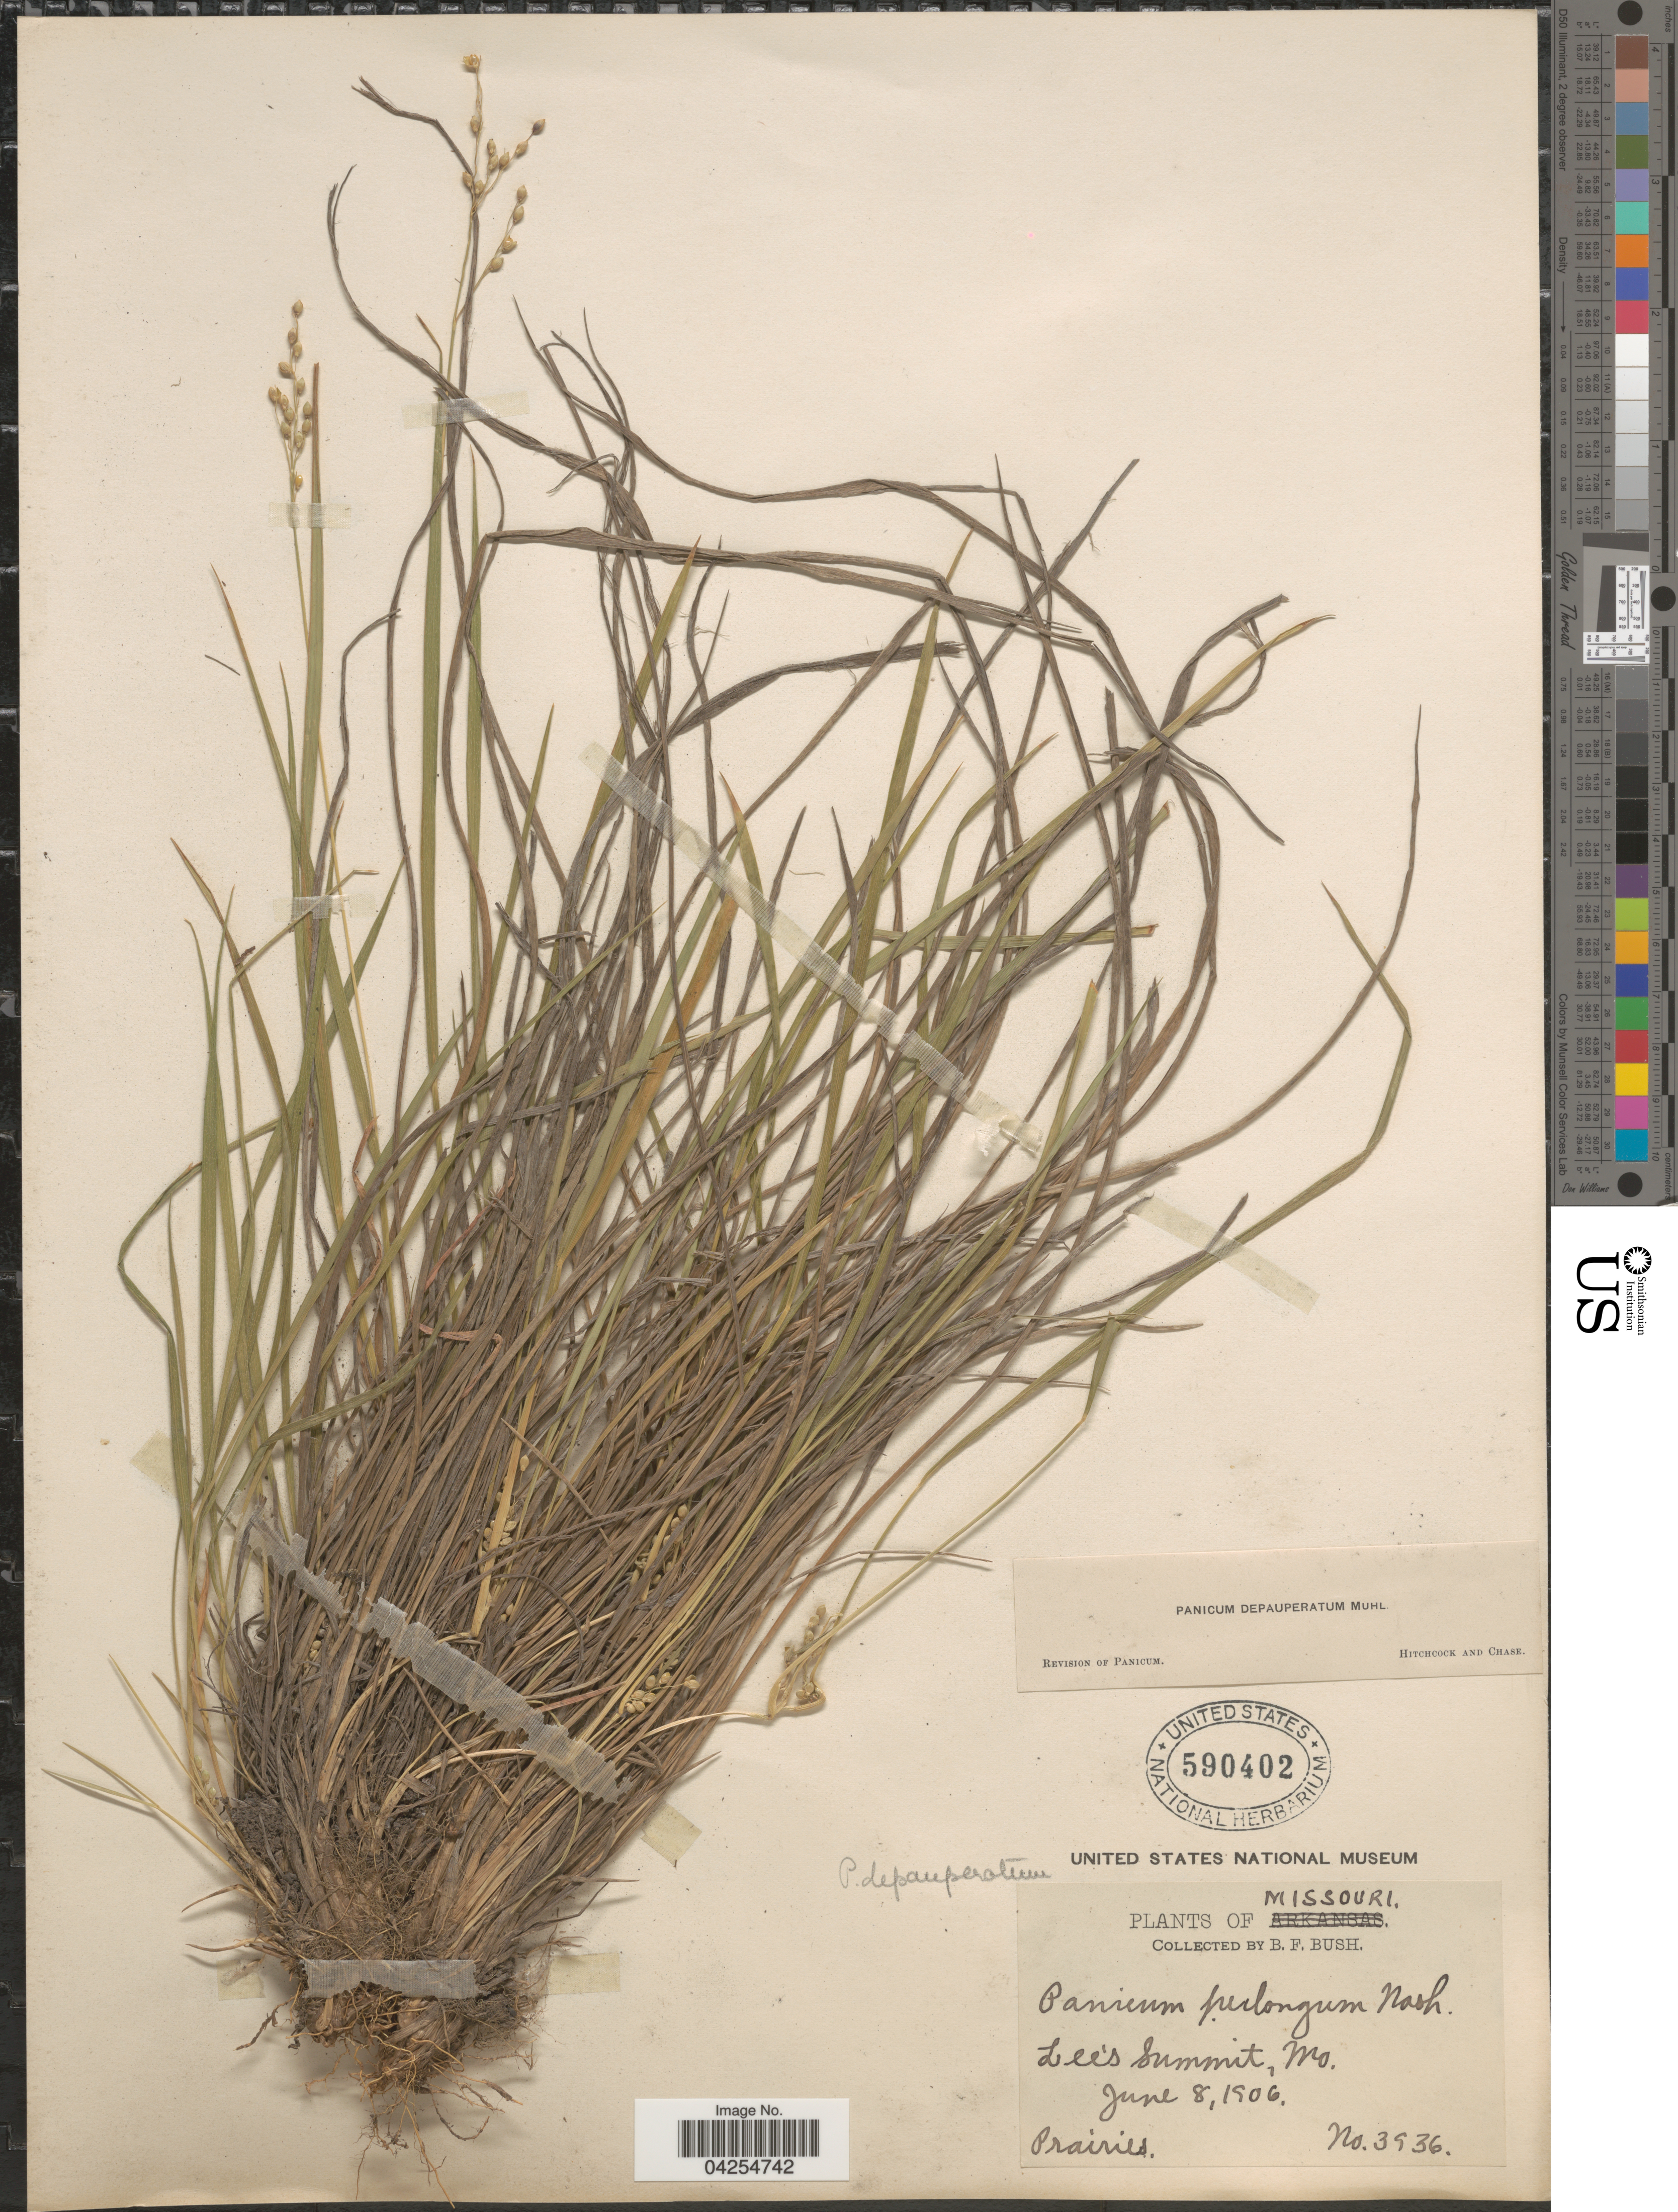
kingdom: Plantae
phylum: Tracheophyta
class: Liliopsida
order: Poales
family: Poaceae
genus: Dichanthelium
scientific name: Dichanthelium depauperatum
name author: (Muhl.) Gould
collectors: B. F. Bush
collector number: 3936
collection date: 1906-06-08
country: United States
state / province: Missouri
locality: Lee's Summit.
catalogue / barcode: US 590402